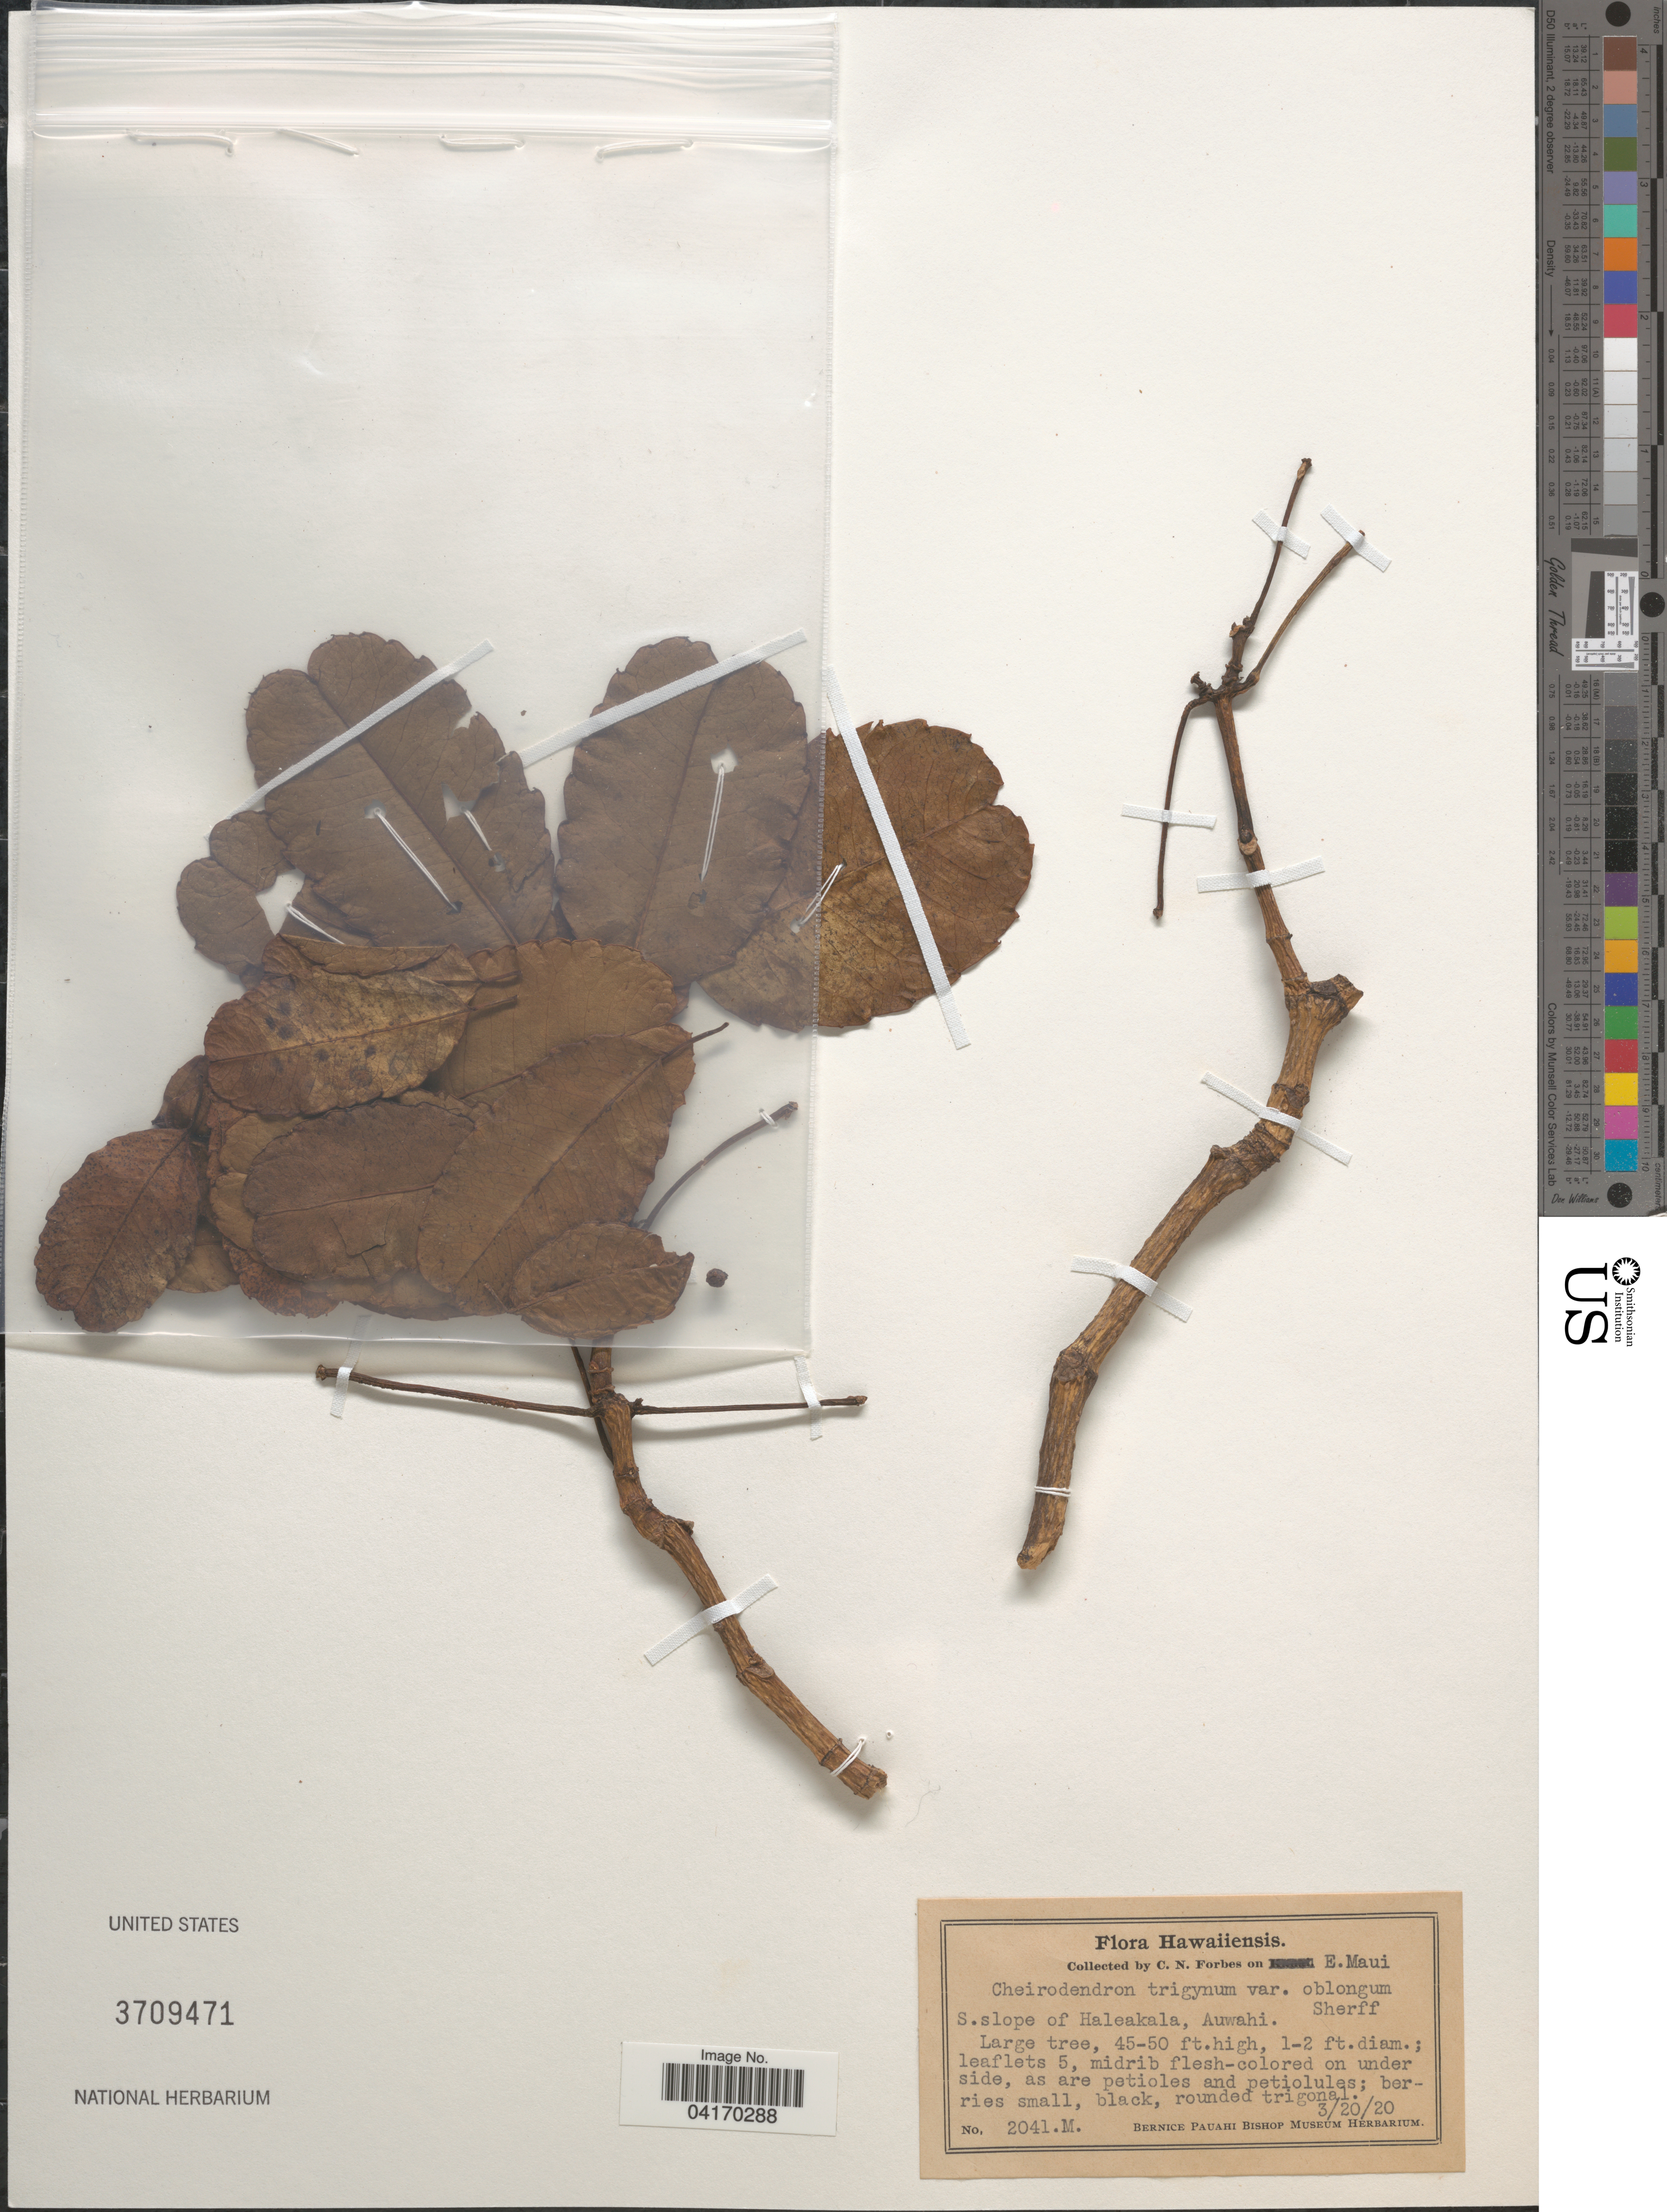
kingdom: Plantae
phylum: Tracheophyta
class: Magnoliopsida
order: Apiales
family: Araliaceae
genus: Cheirodendron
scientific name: Cheirodendron trigynum var. oblongum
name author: Sherff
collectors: C. N. Forbes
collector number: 2014.M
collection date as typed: Transcribed d/m/y: 20/3/20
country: United States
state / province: Hawaii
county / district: Maui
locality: Hawaiiensis. E. Maui. S. slope of Haleakala, Auwahi.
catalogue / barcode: US 3709471